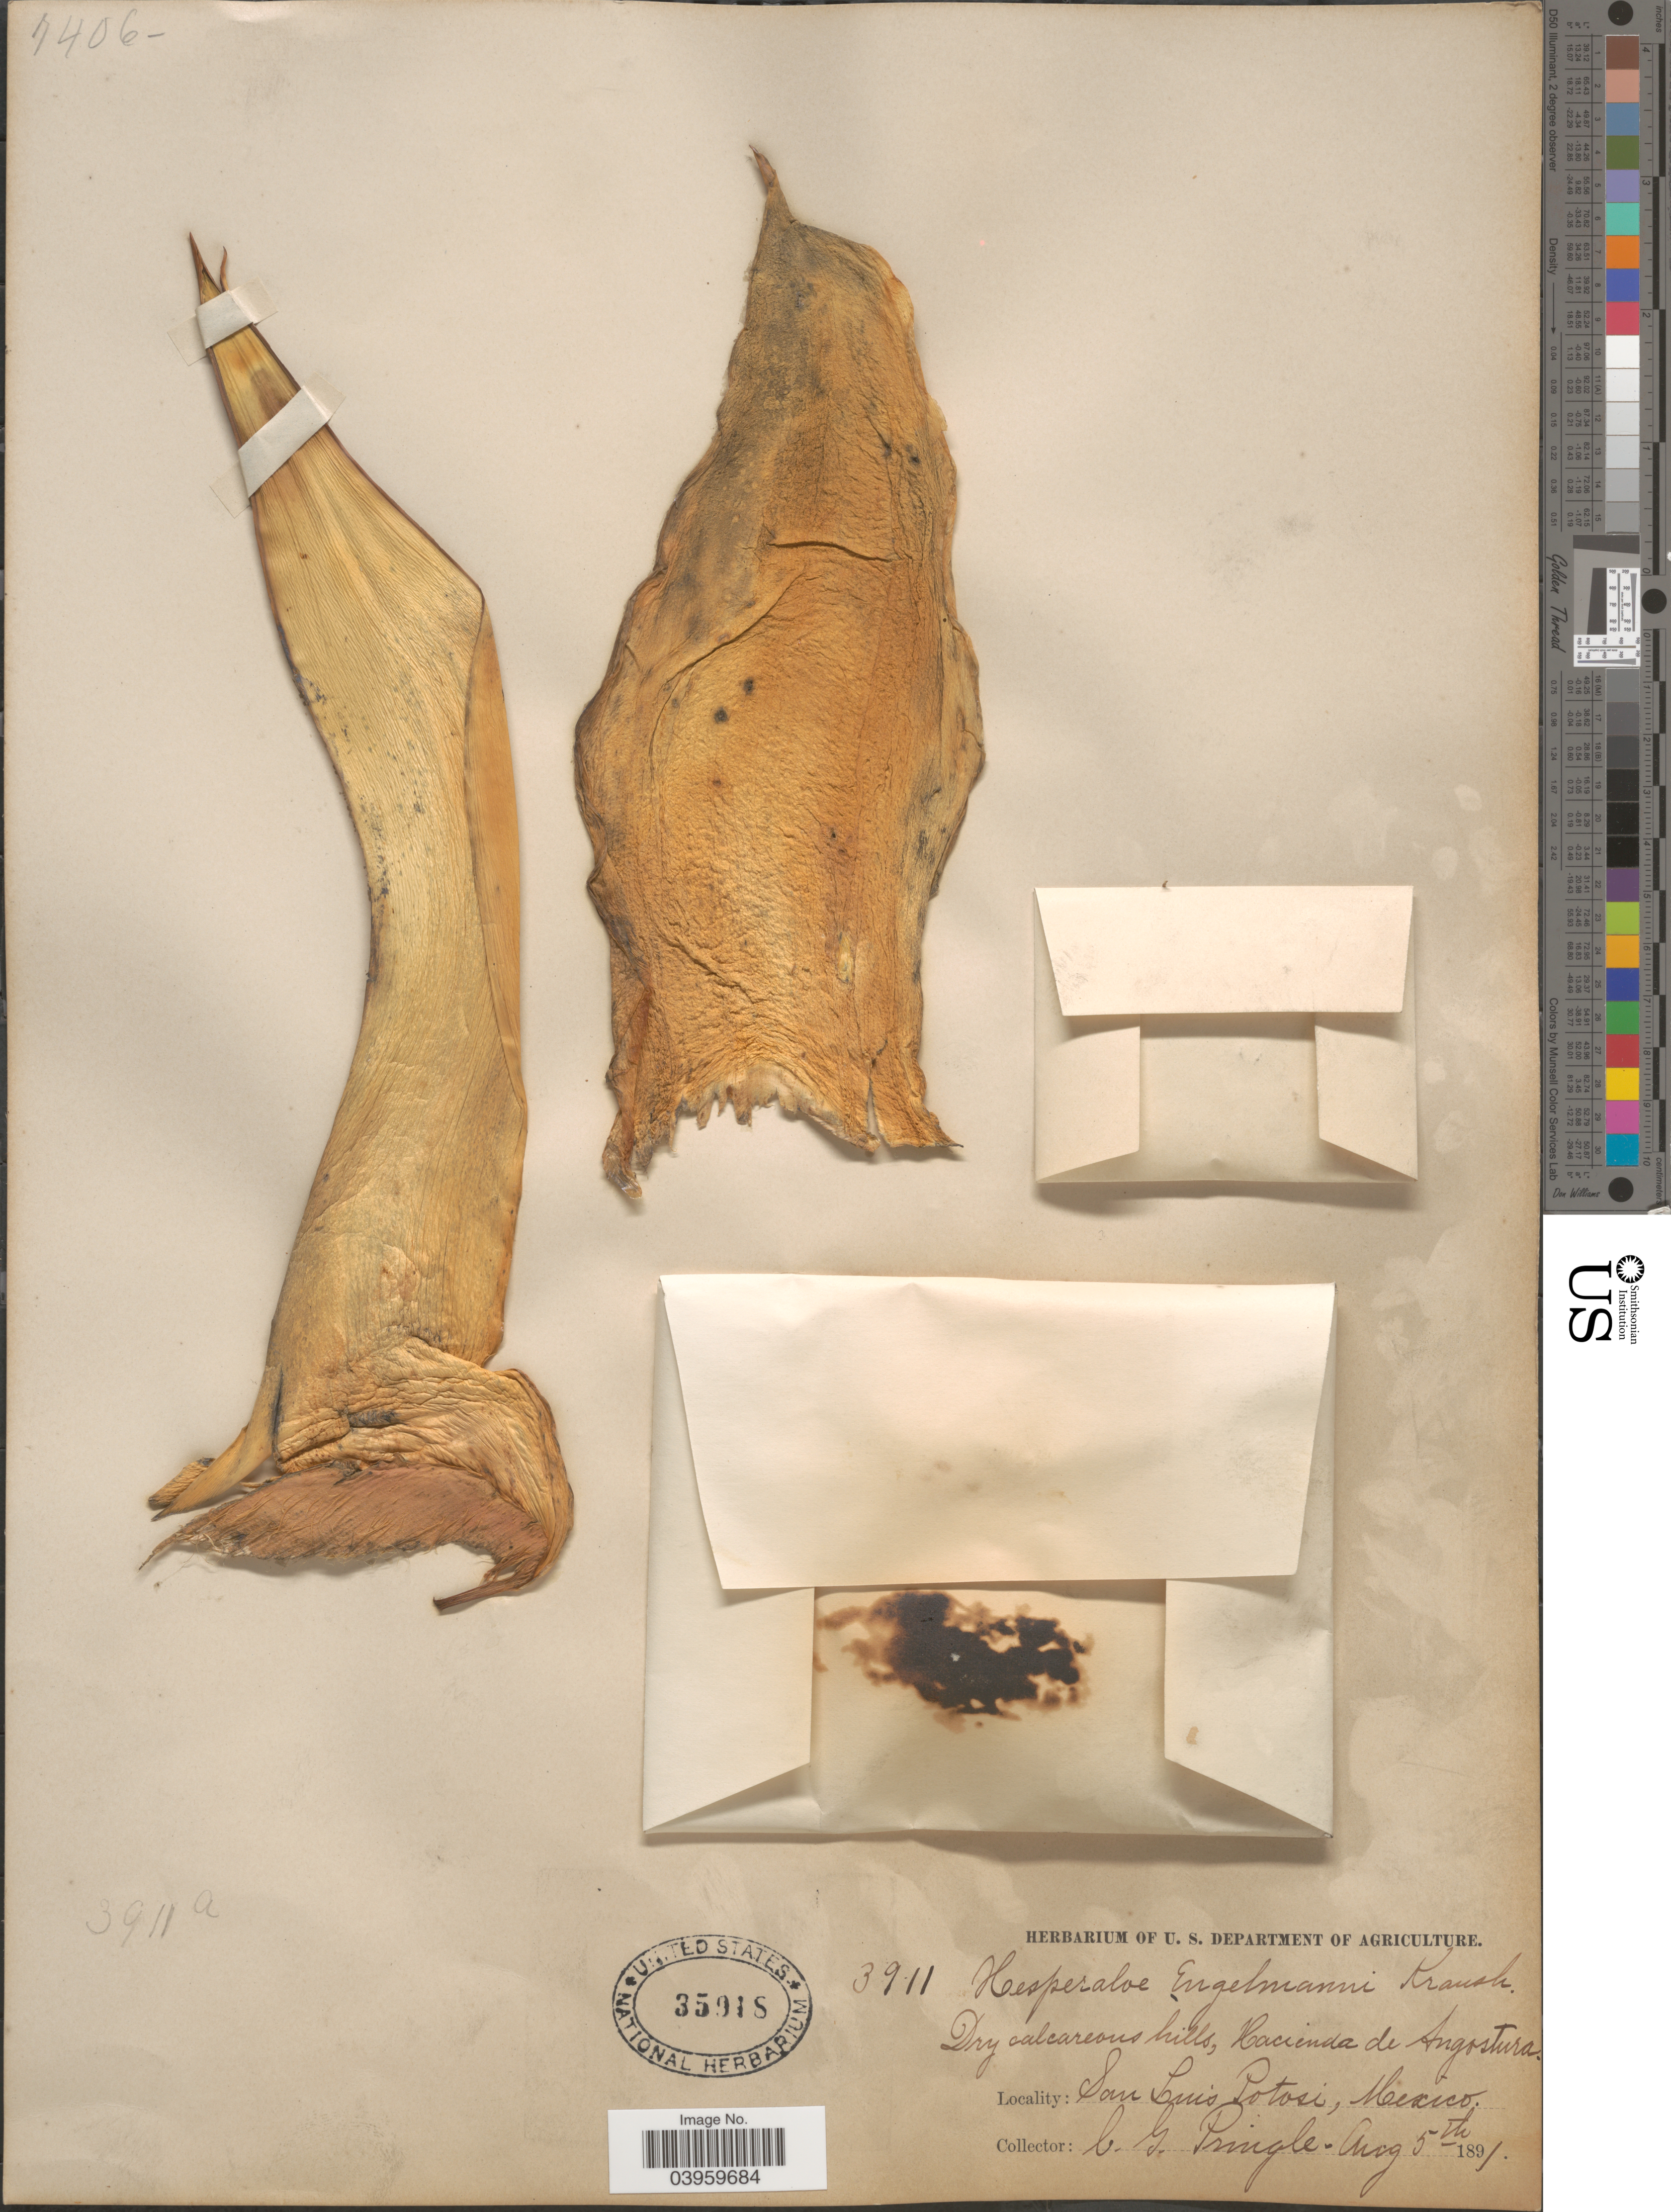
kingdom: Plantae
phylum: Tracheophyta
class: Liliopsida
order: Asparagales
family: Asparagaceae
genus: Yucca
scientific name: Yucca sp.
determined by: Salywon, A. M., (ASU)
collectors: C. G. Pringle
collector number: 3911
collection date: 1891-08-05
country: Mexico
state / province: San Luis Potosí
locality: Dry calcareous hills, Hacienda de Angostura.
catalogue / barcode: US 35918